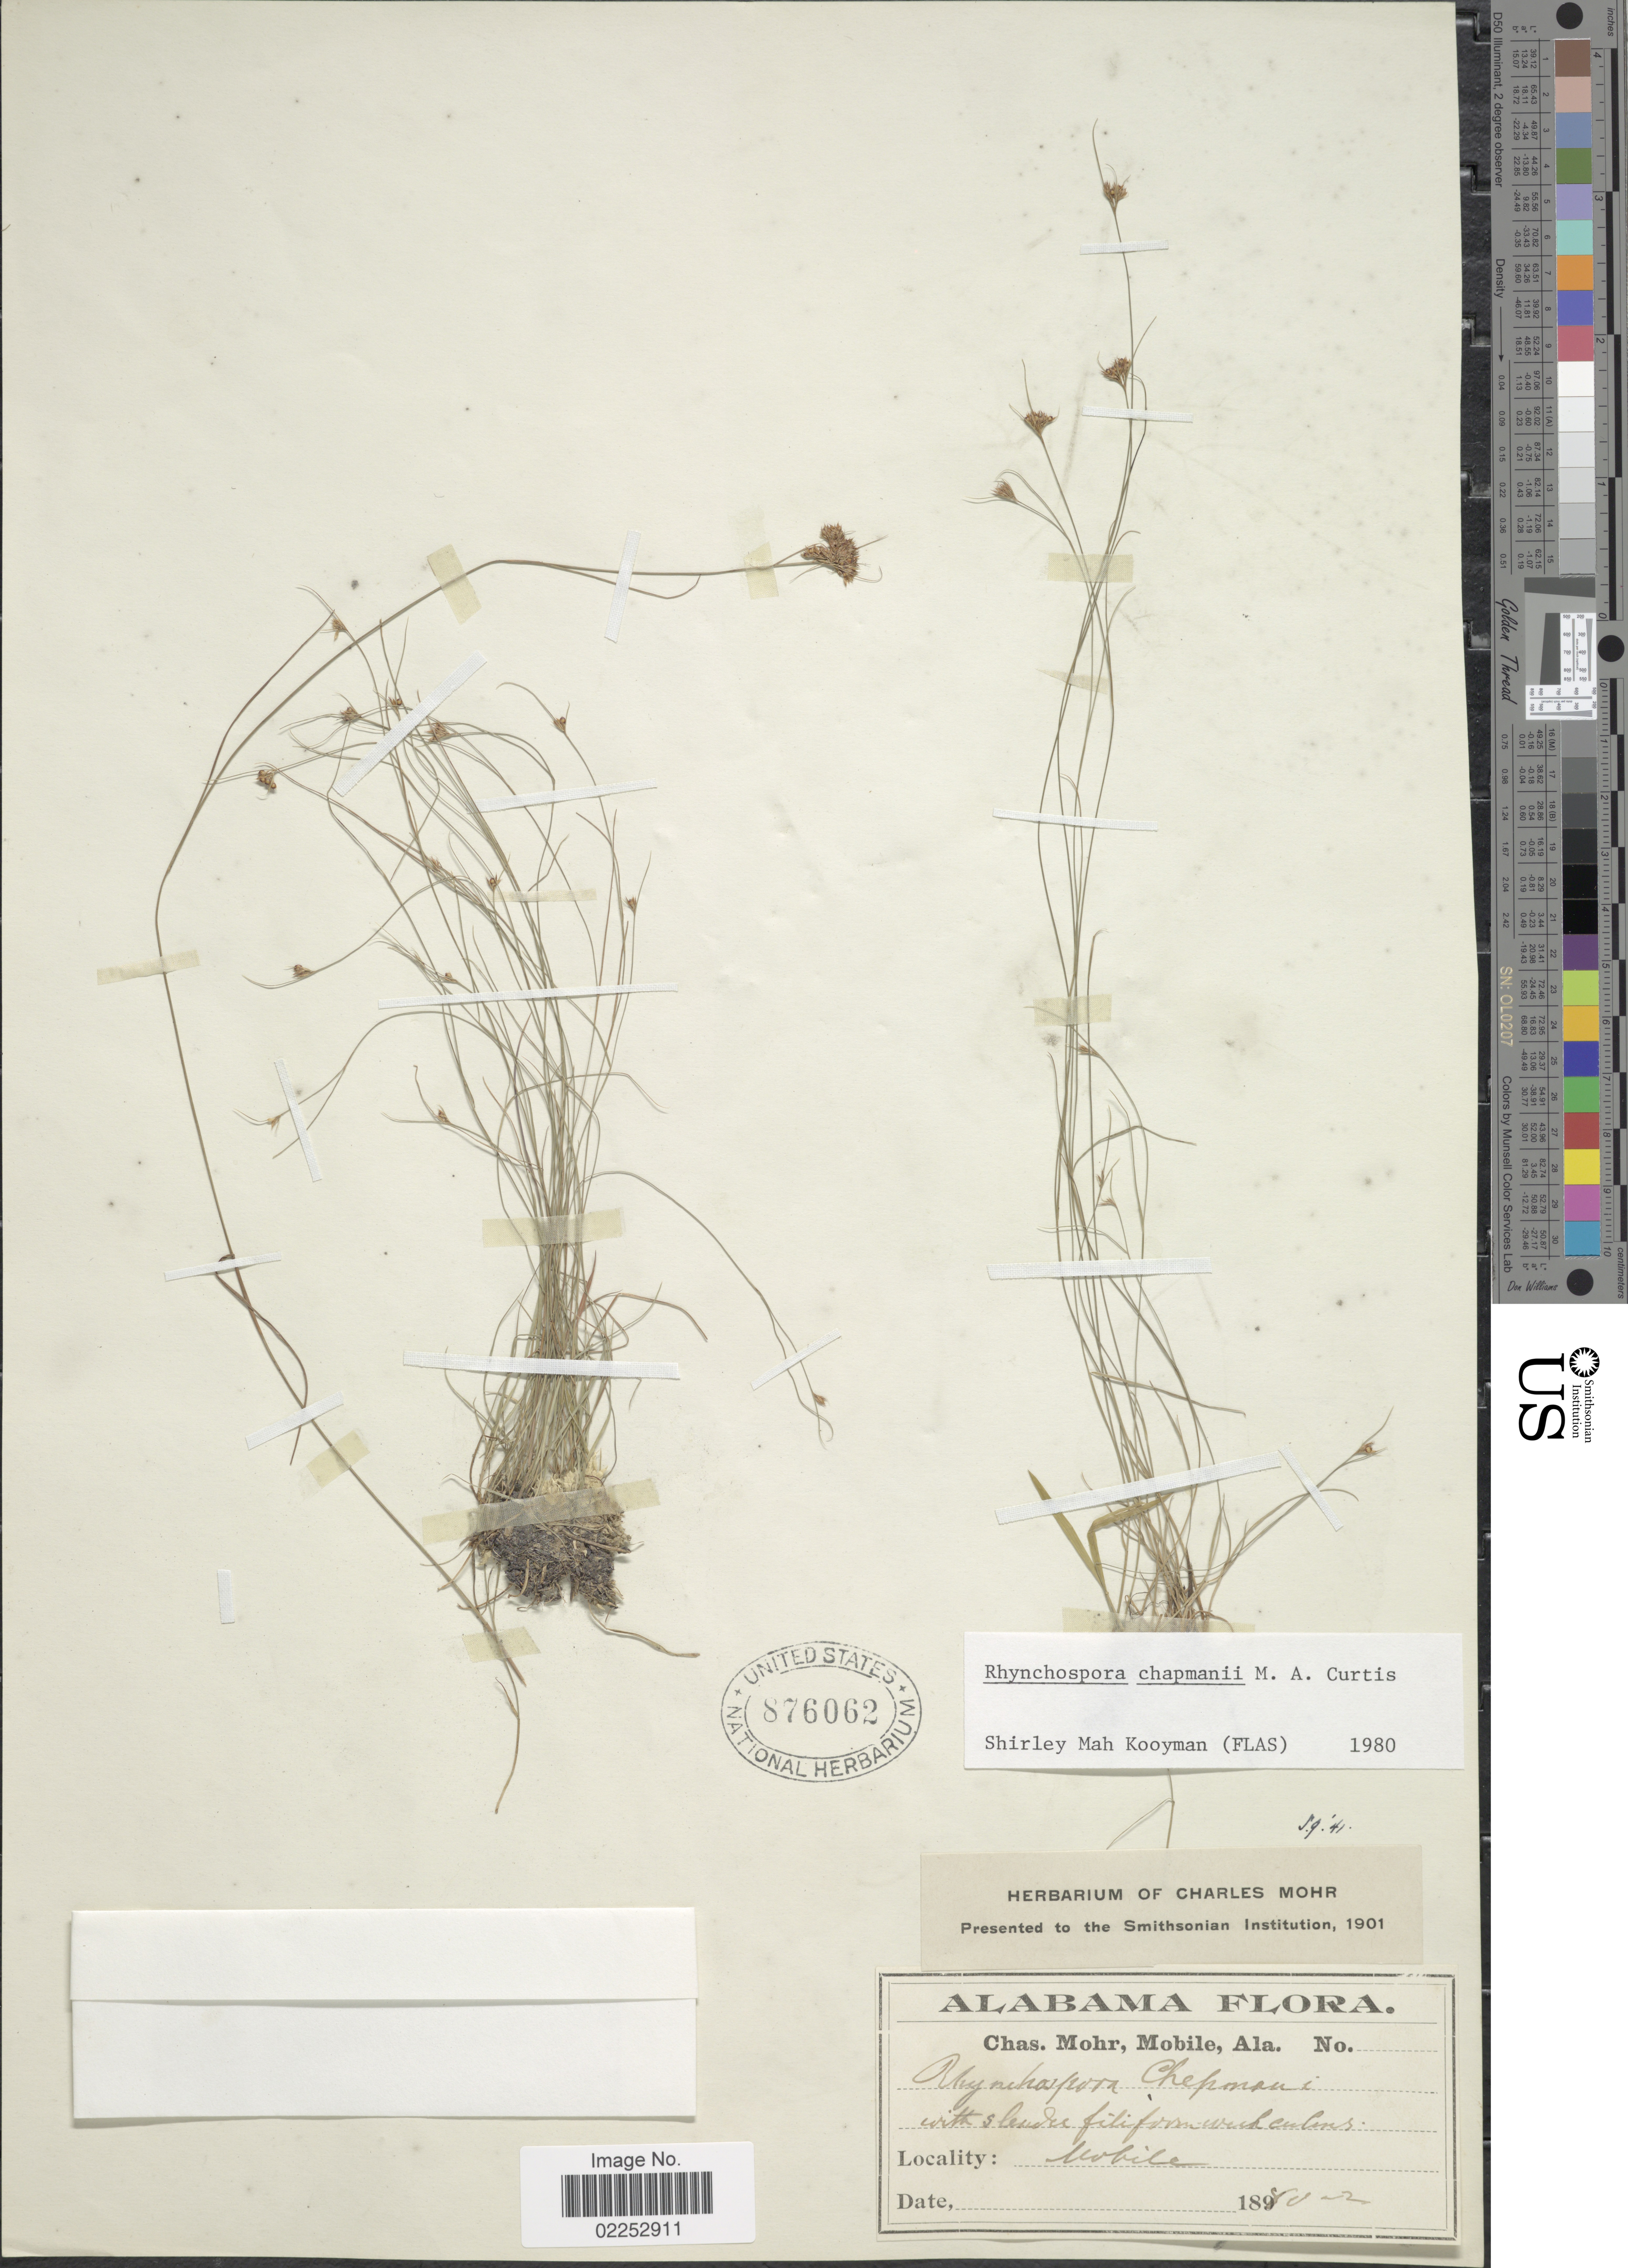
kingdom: Plantae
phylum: Tracheophyta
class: Liliopsida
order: Poales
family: Cyperaceae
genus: Rhynchospora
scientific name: Rhynchospora chapmanii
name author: M.A. Curtis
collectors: Mohr, C. T. (herbarium)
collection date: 1880-02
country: United States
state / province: Alabama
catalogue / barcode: US 876062